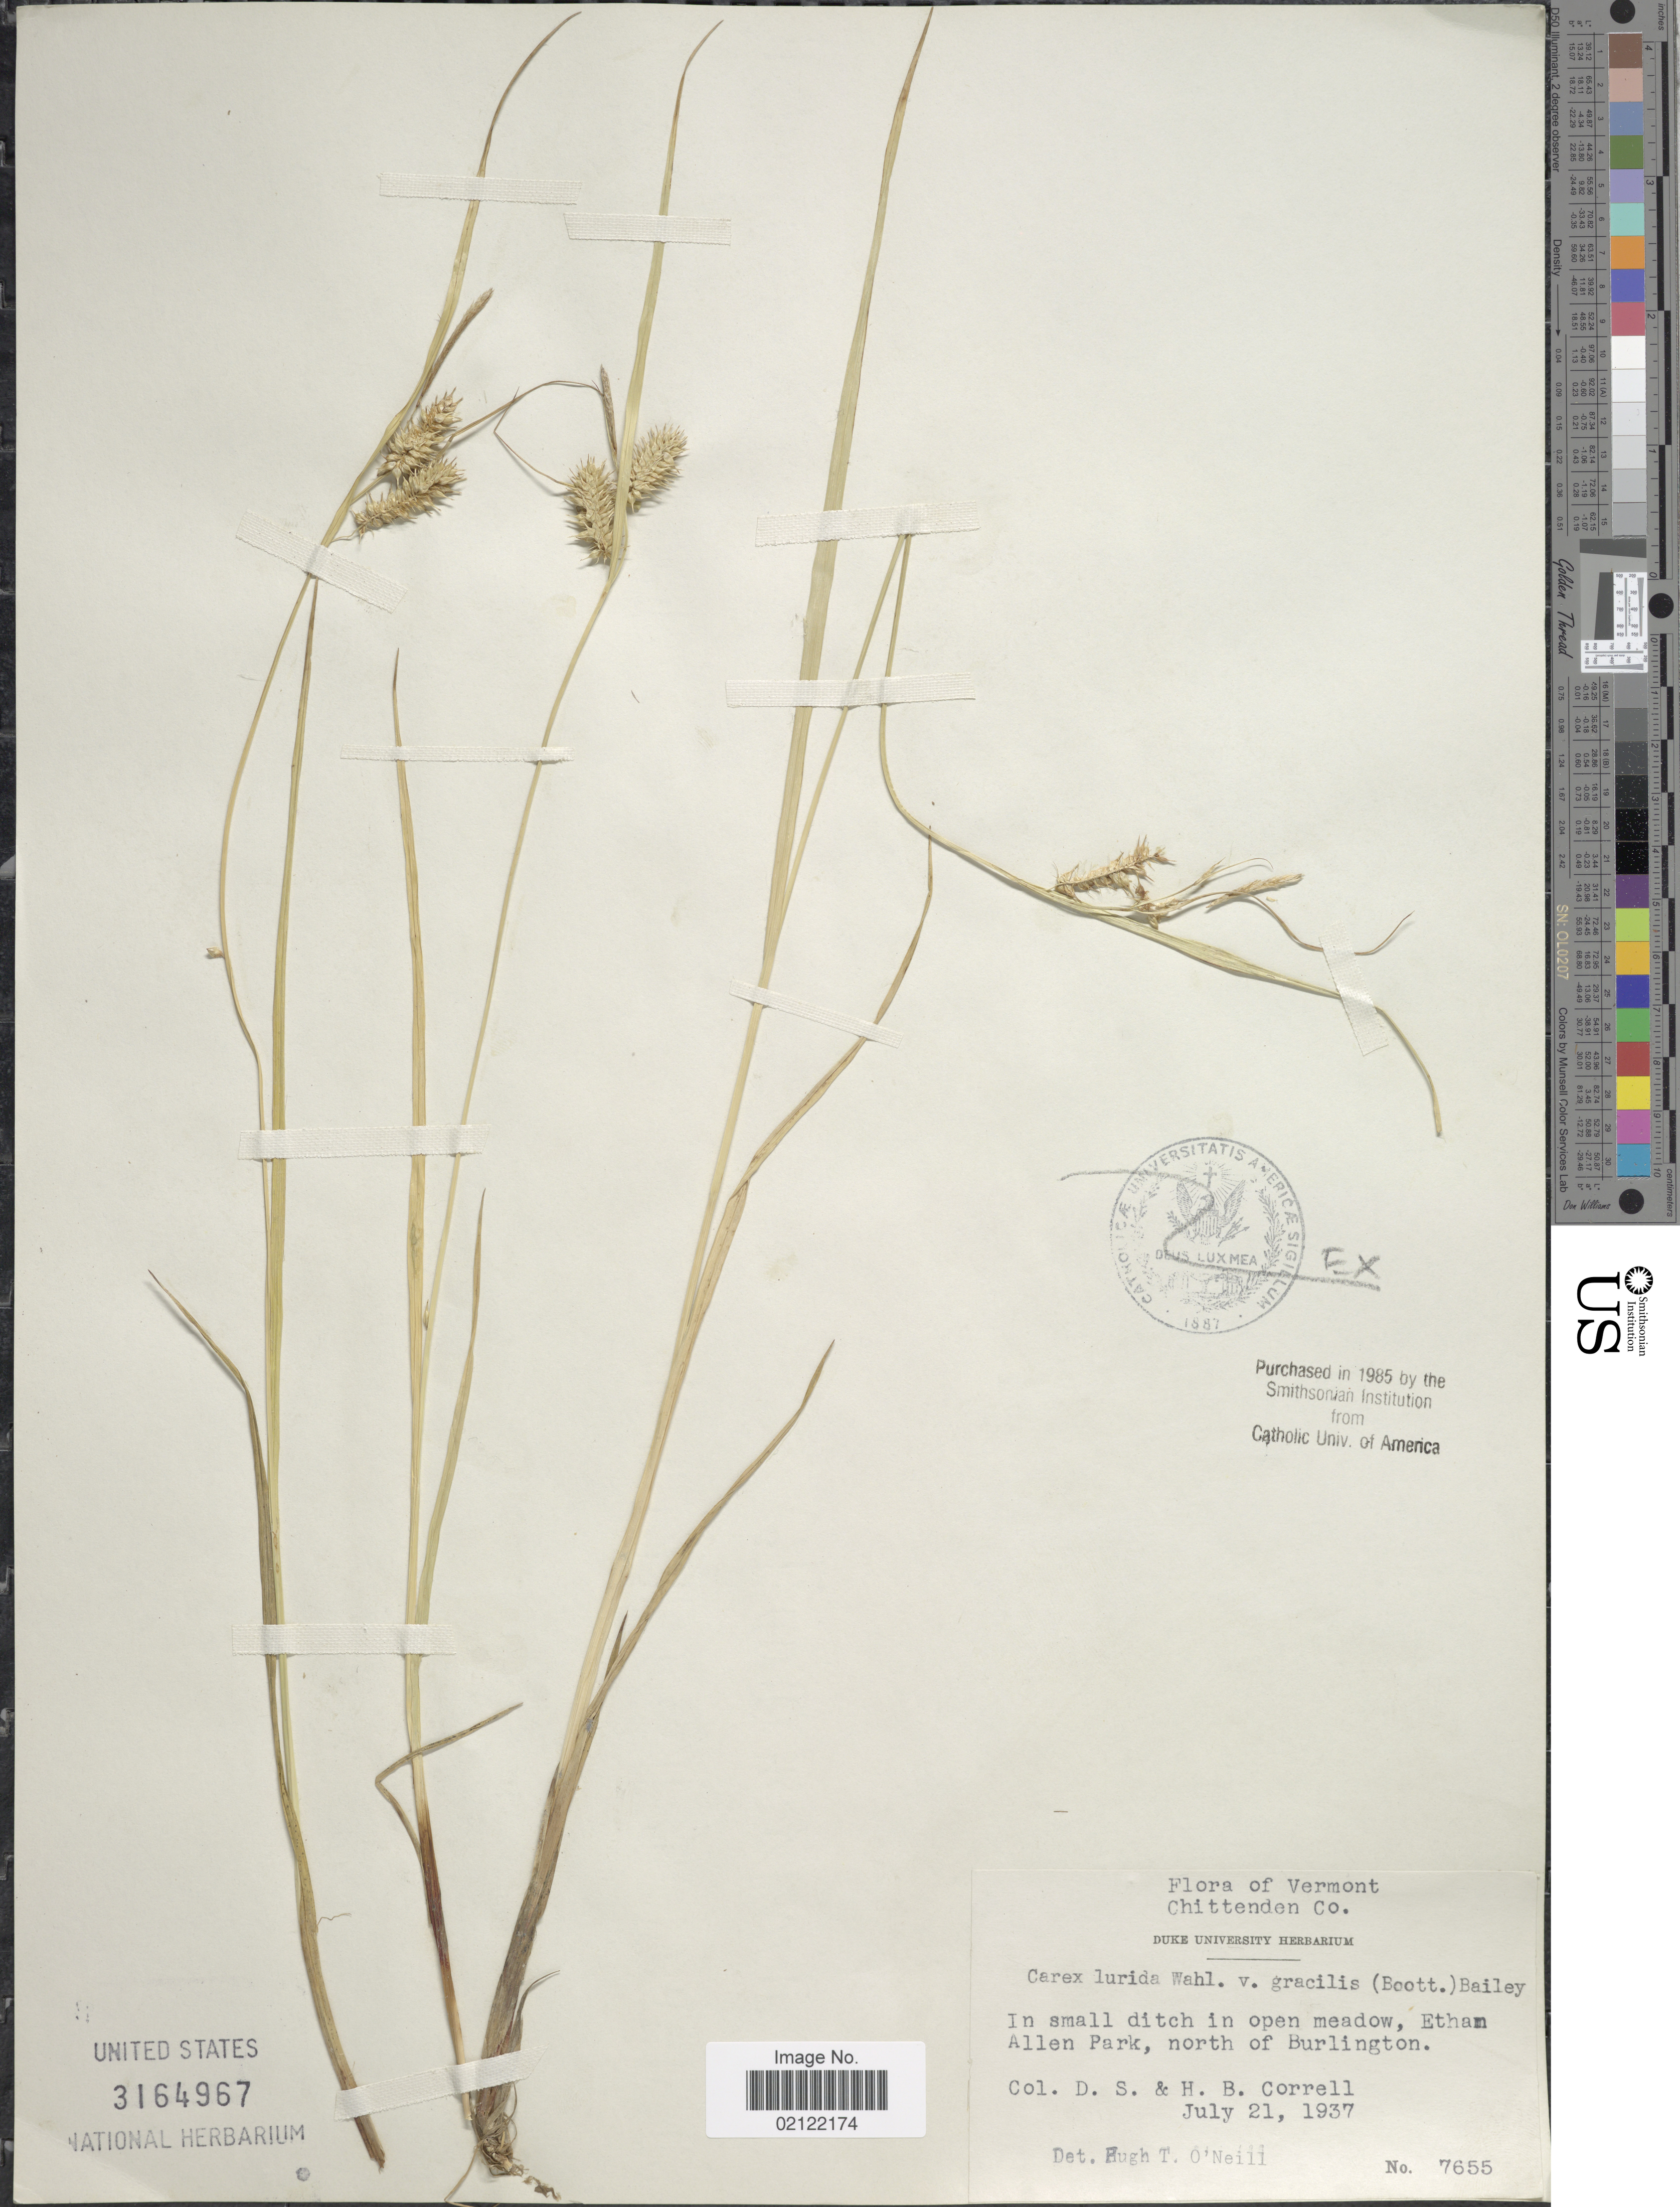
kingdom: Plantae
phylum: Tracheophyta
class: Liliopsida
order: Poales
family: Cyperaceae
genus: Carex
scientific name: Carex lurida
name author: Wahlenb.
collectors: D. S. Correll & H. Correll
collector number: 7655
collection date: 1937-07-21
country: United States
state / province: Vermont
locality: Chittenden Co. In small ditch in open meadow, Ethan Allen Park, north of Burlington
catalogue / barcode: US 3164967